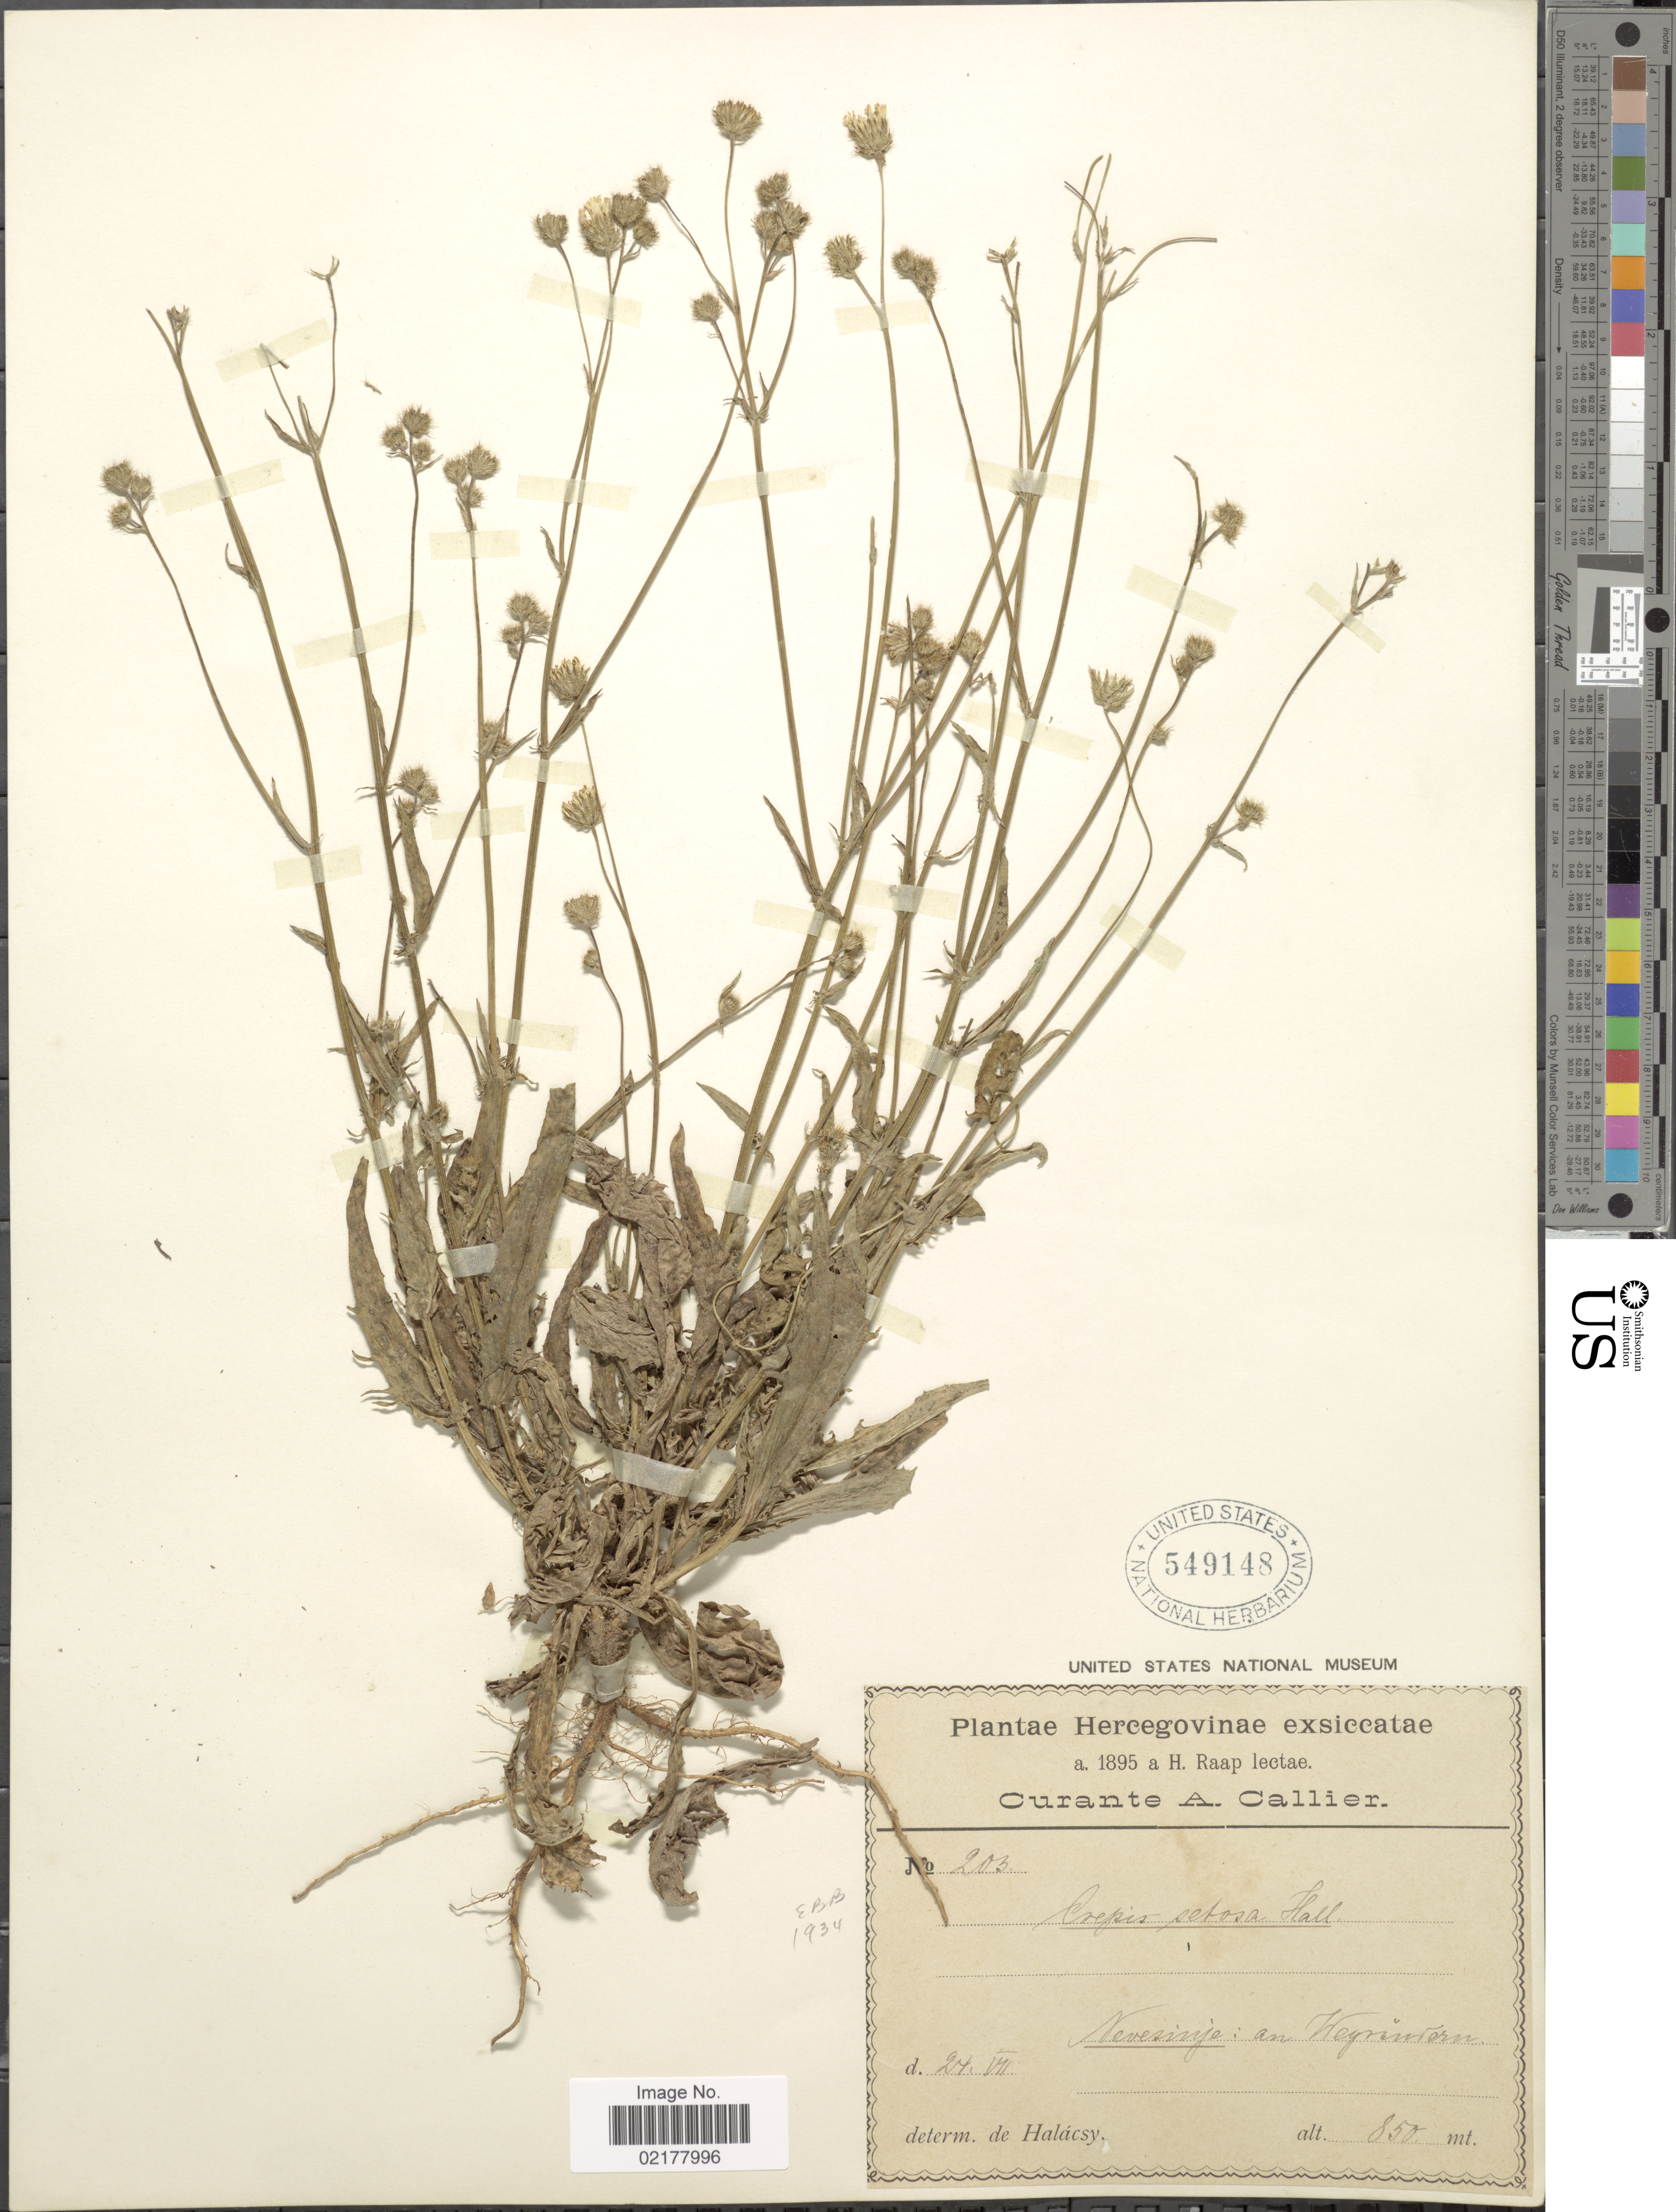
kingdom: Plantae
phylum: Tracheophyta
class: Magnoliopsida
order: Asterales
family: Asteraceae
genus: Crepis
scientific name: Crepis setosa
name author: Haller f.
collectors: H. Raap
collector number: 203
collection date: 1895-07-24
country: Bosnia and Herzegovina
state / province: Srpska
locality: Nevesinje: an Kegrindern [interpreted]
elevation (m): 850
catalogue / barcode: US 549148